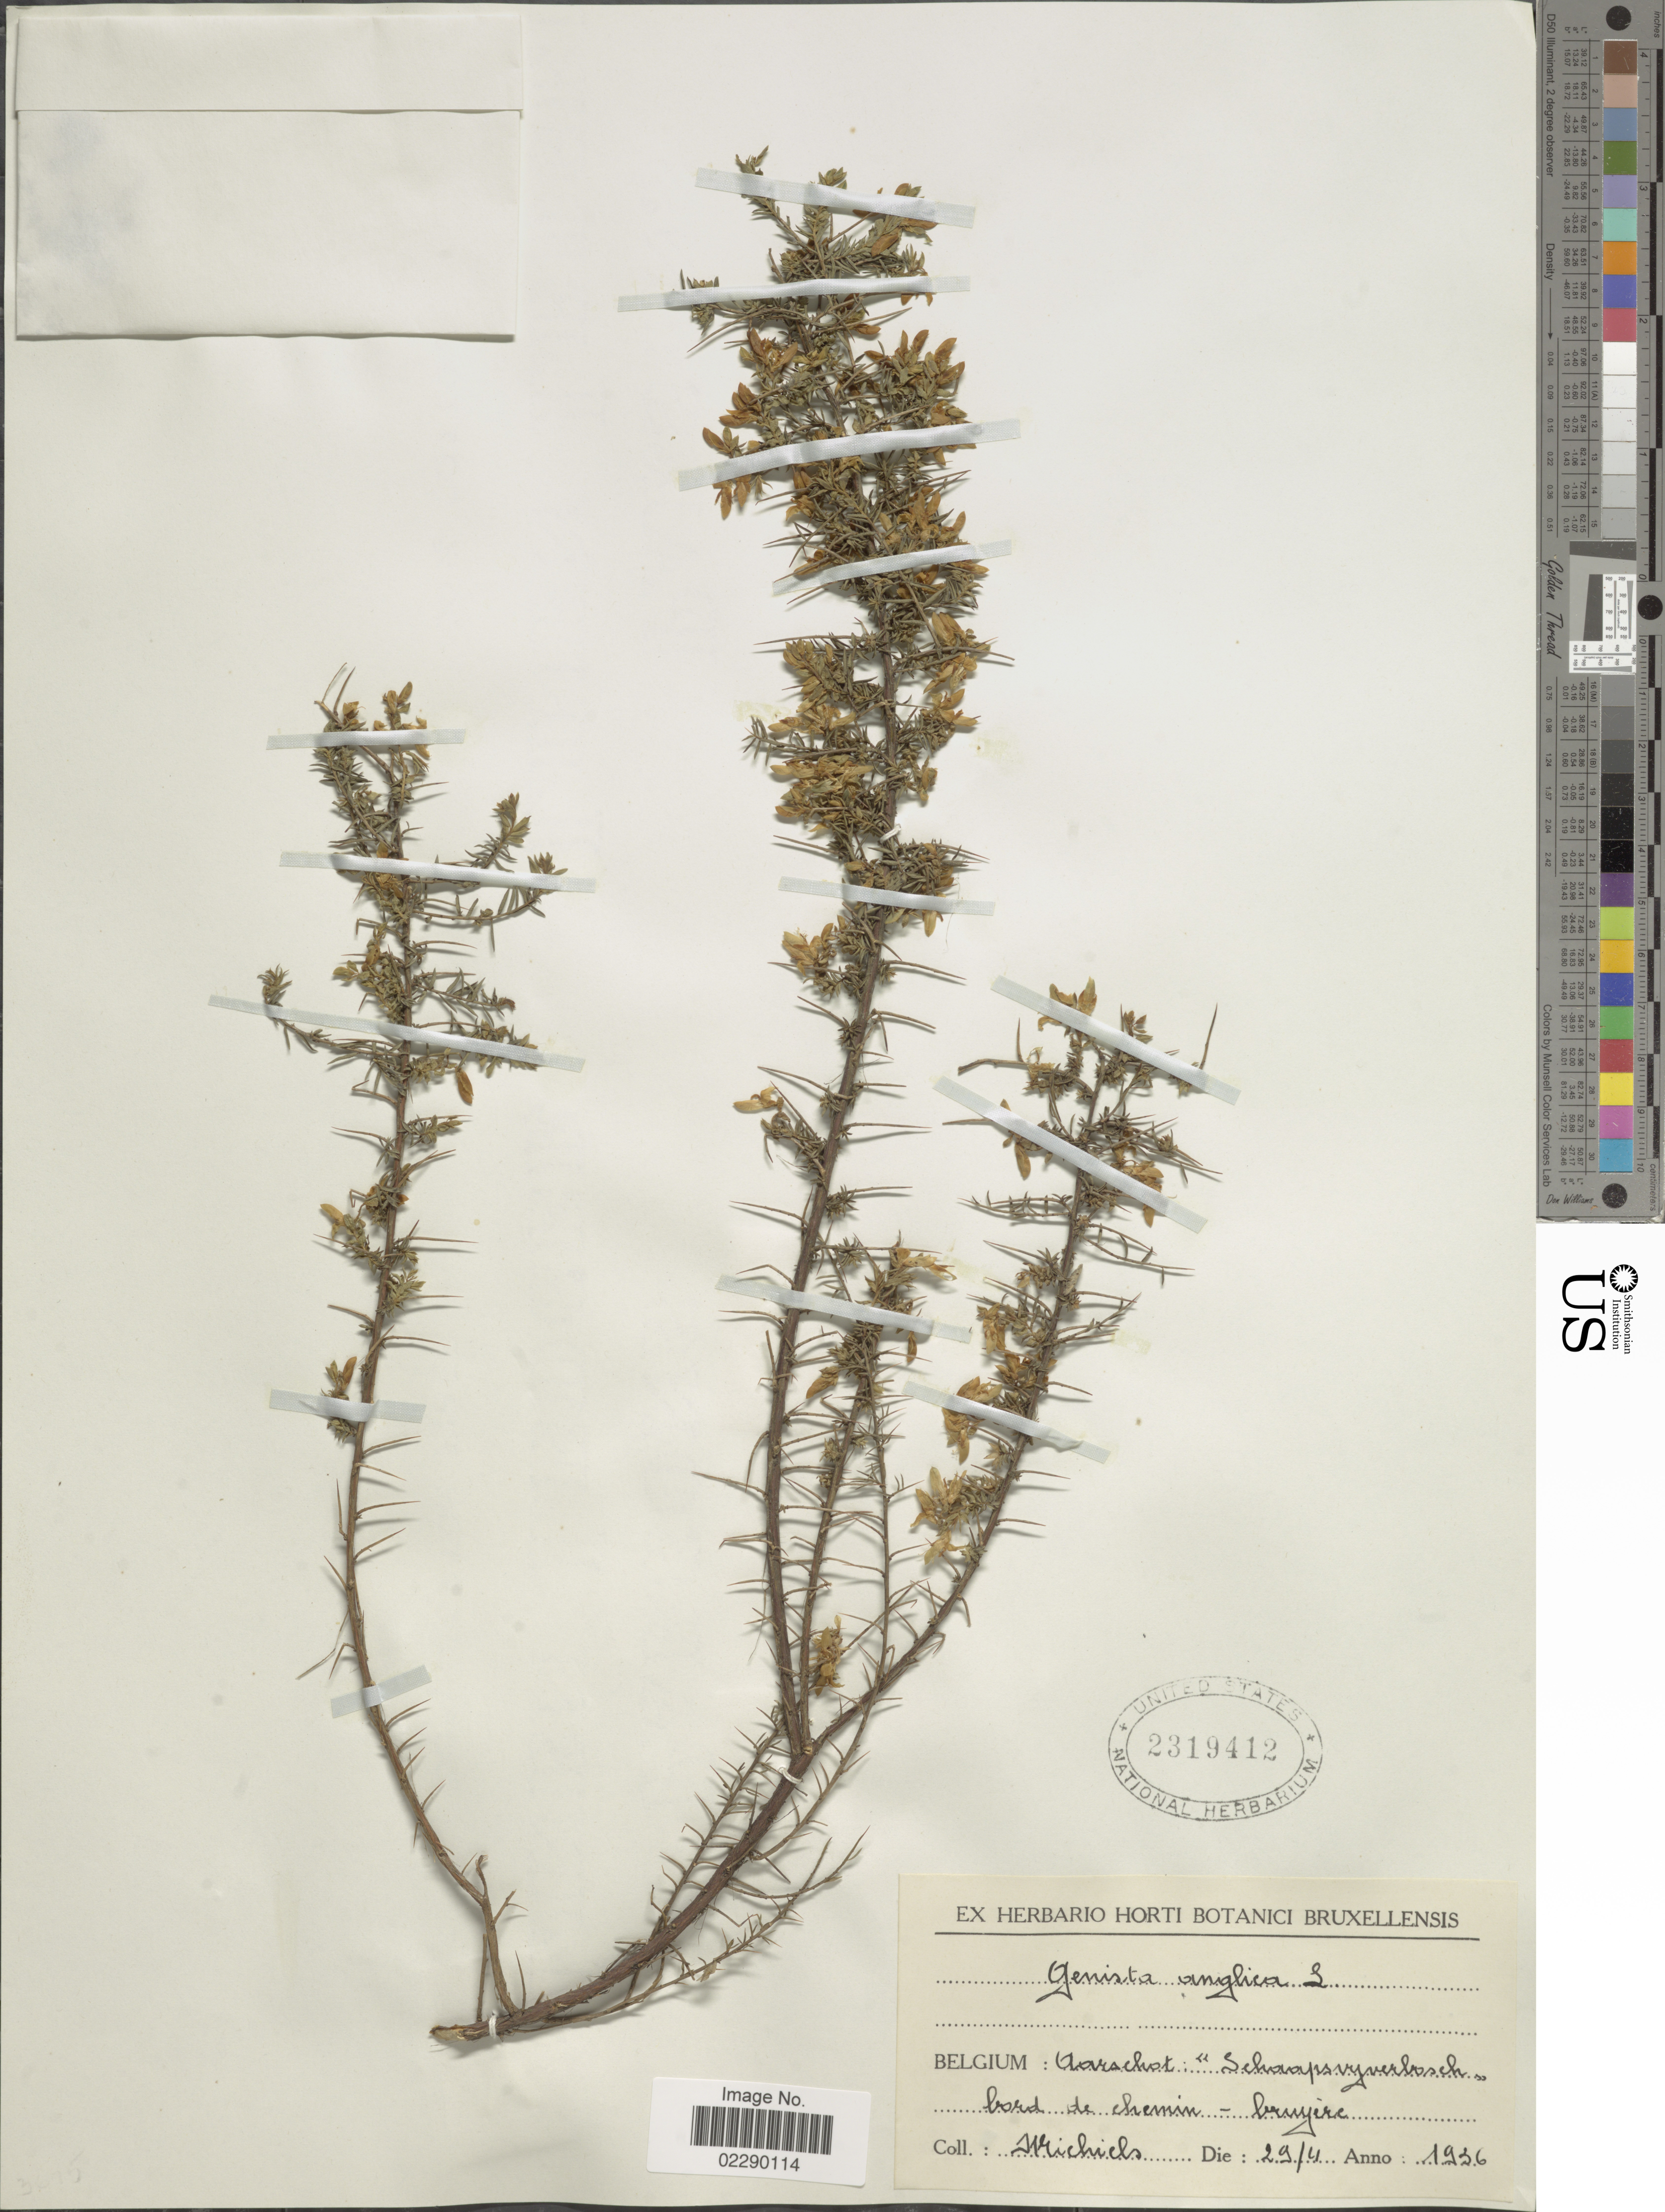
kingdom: Plantae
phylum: Tracheophyta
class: Magnoliopsida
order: Fabales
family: Fabaceae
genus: Genista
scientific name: Genista anglica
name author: L.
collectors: -. Michiels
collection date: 1936-04-29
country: Belgium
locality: Belgium: Aarschot: "Schaapsvyverbosch" bord de chemin - bruyère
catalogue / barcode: US 2319412